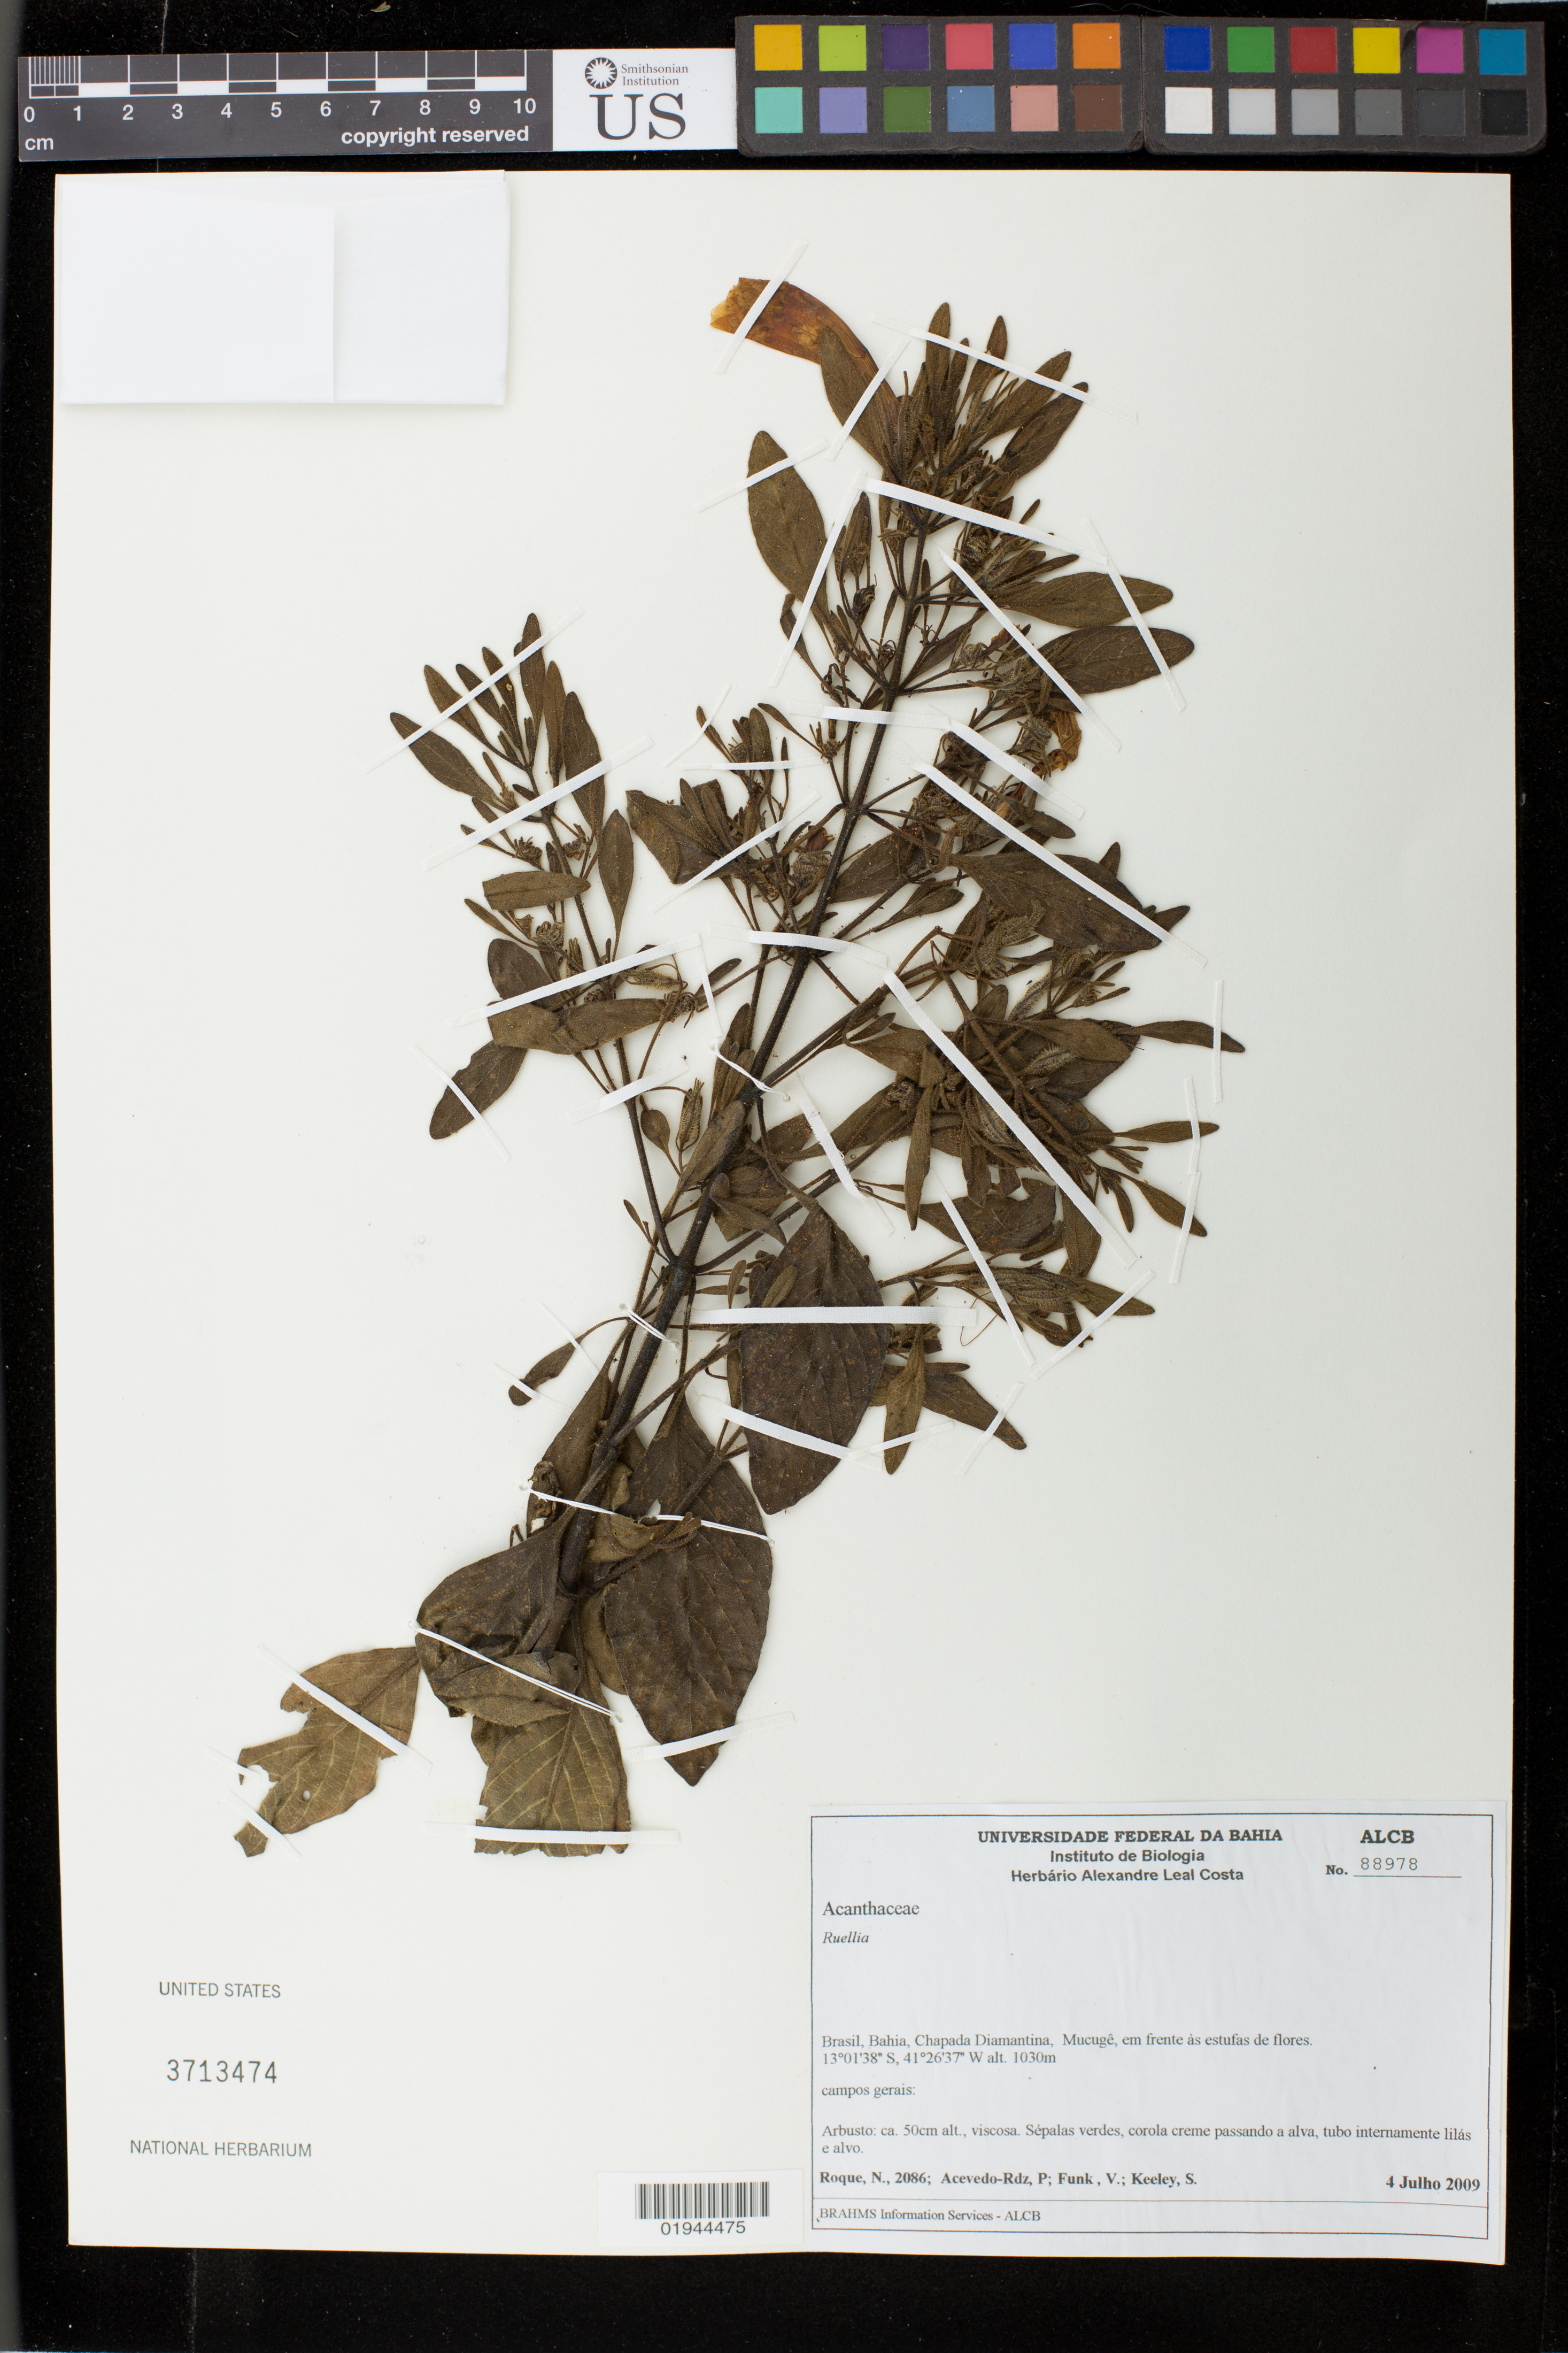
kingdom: Plantae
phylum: Tracheophyta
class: Magnoliopsida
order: Lamiales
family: Acanthaceae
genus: Ruellia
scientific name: Ruellia sp.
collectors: N. Roque, P. J. Acevedo, V. Funk & S. Keeley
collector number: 2086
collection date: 2009-07-04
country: Brazil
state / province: Bahia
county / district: Mucugê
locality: Chapada Diamantina. Em frente as estufas de flores.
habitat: Campos gerais.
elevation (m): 1030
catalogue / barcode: US 3713474